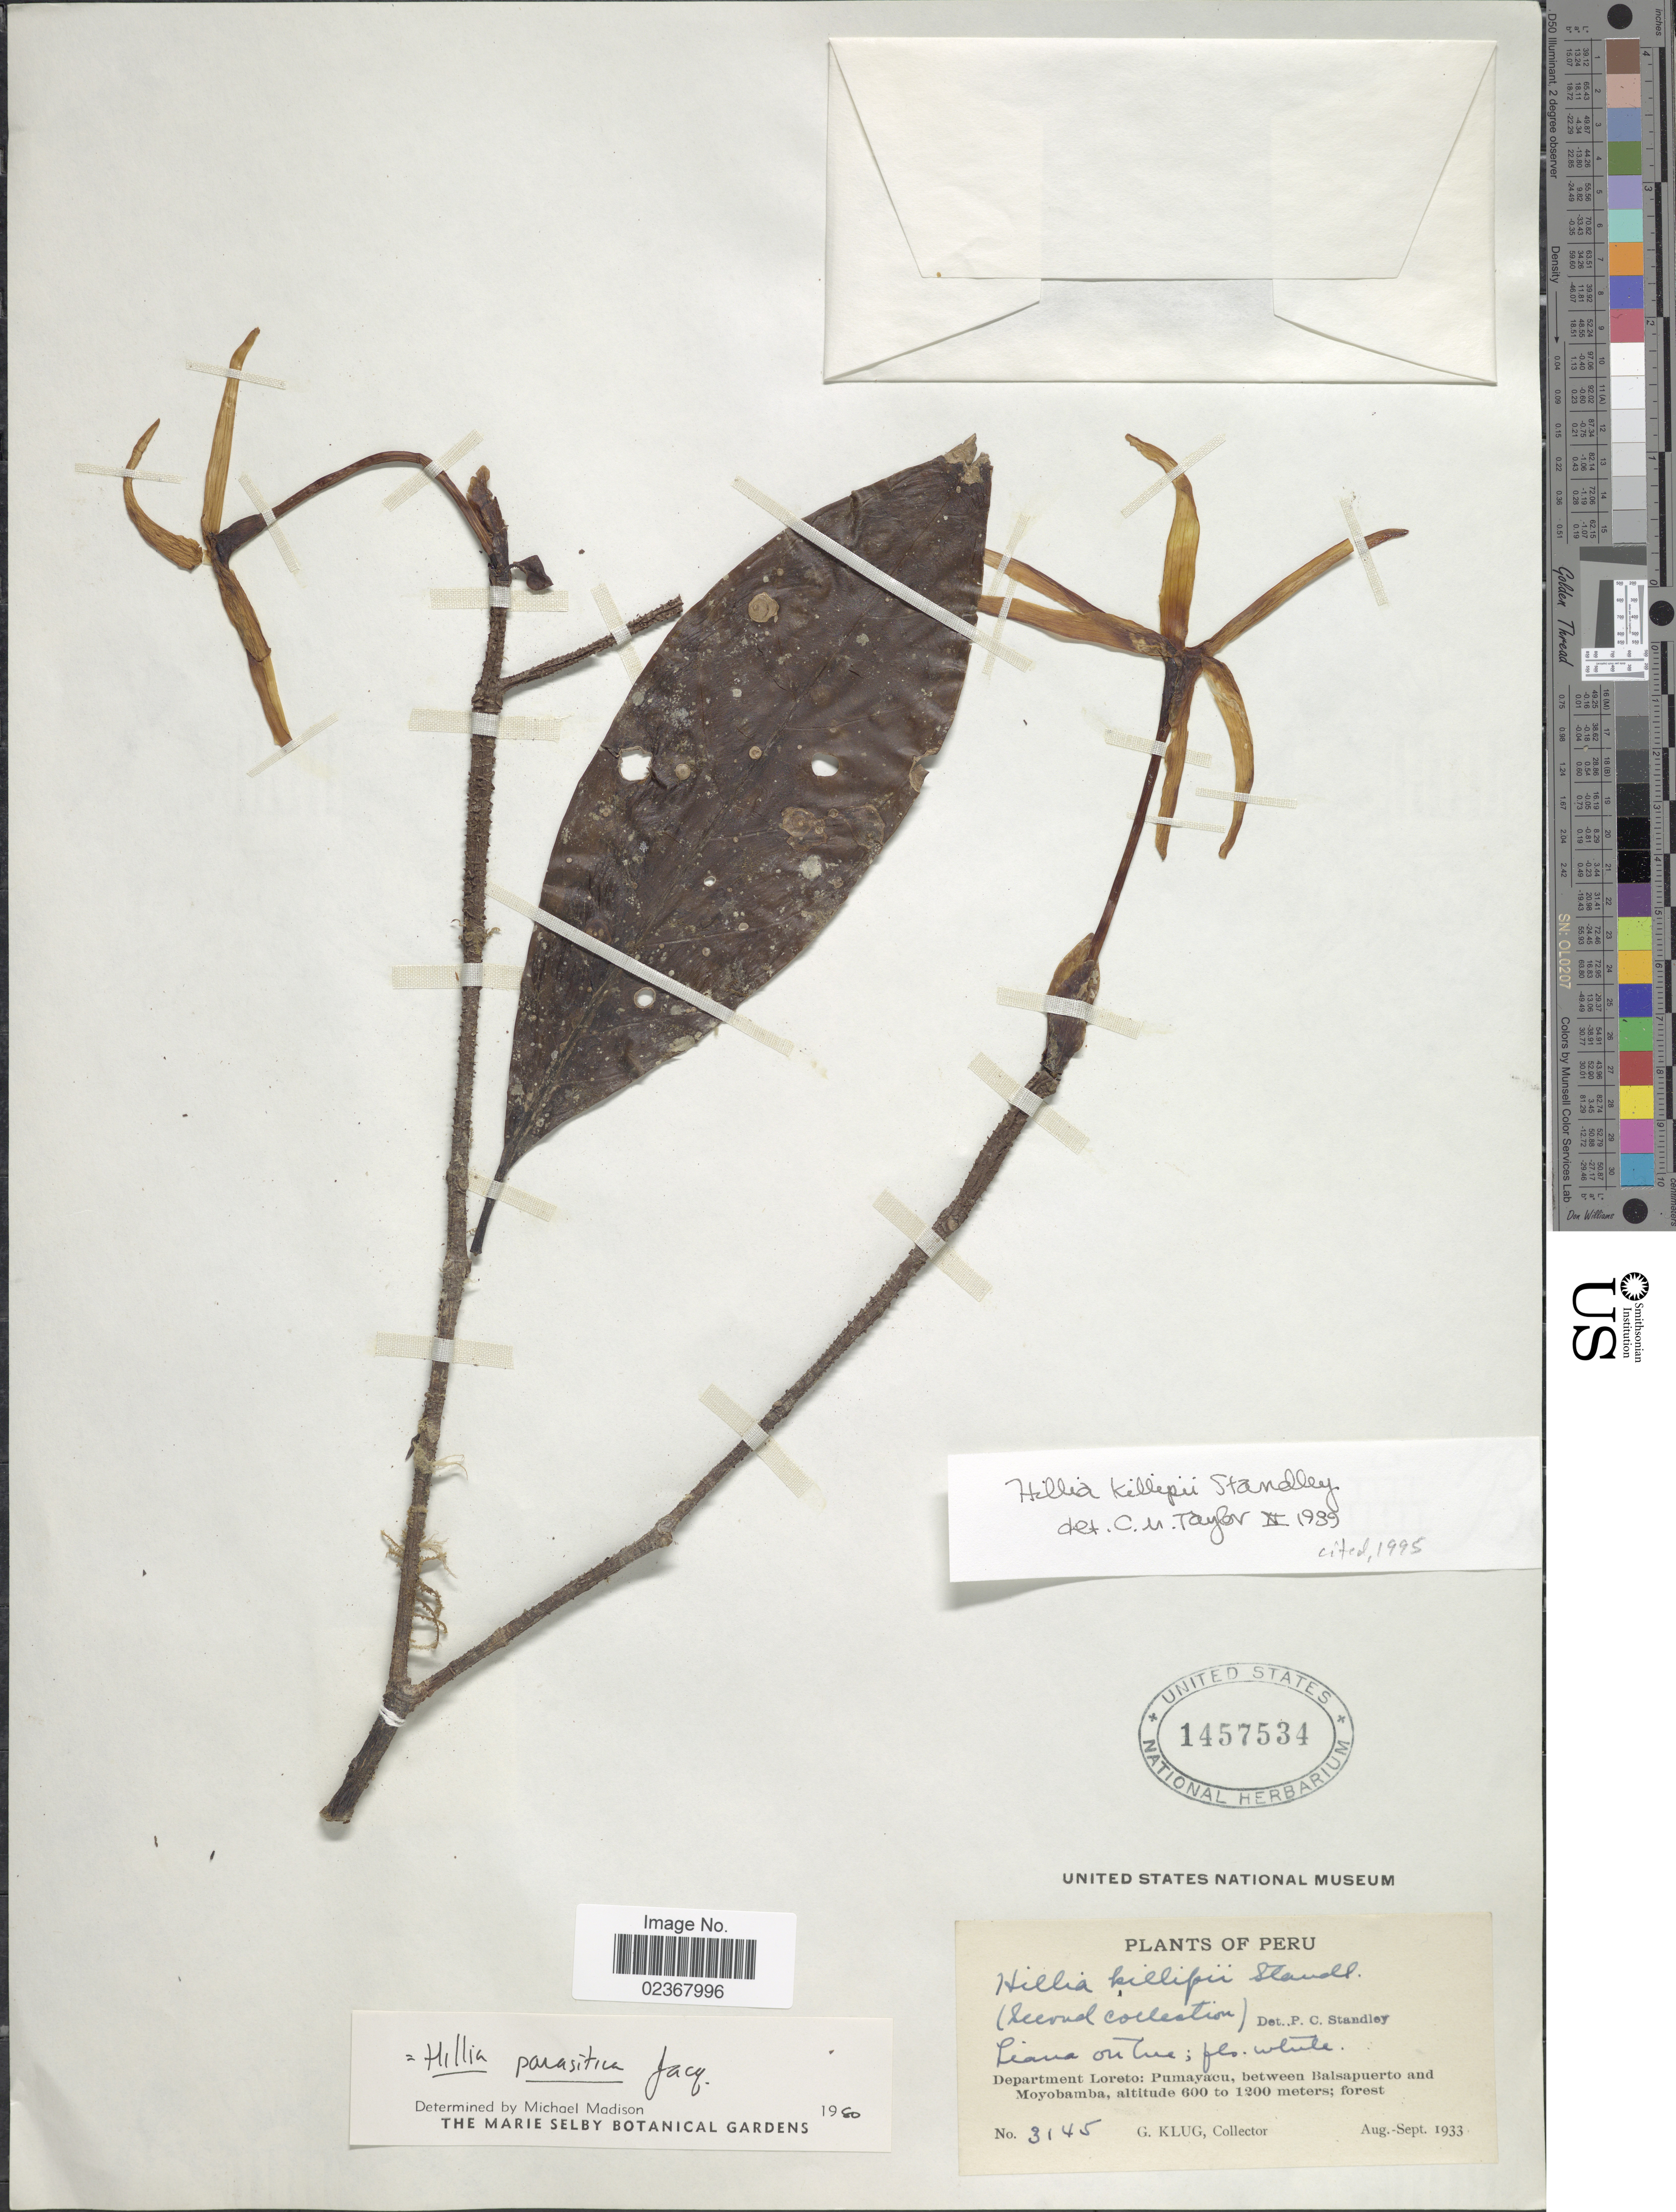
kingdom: Plantae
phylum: Tracheophyta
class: Magnoliopsida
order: Gentianales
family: Rubiaceae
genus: Hillia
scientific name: Hillia killipii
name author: Standl.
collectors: G. Klug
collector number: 3145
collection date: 1933-08/1933-09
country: Peru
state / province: Loreto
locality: Department Loreto: Pumayacu, between Balsapuerto and Moyobamba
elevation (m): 600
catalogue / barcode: US 1457534